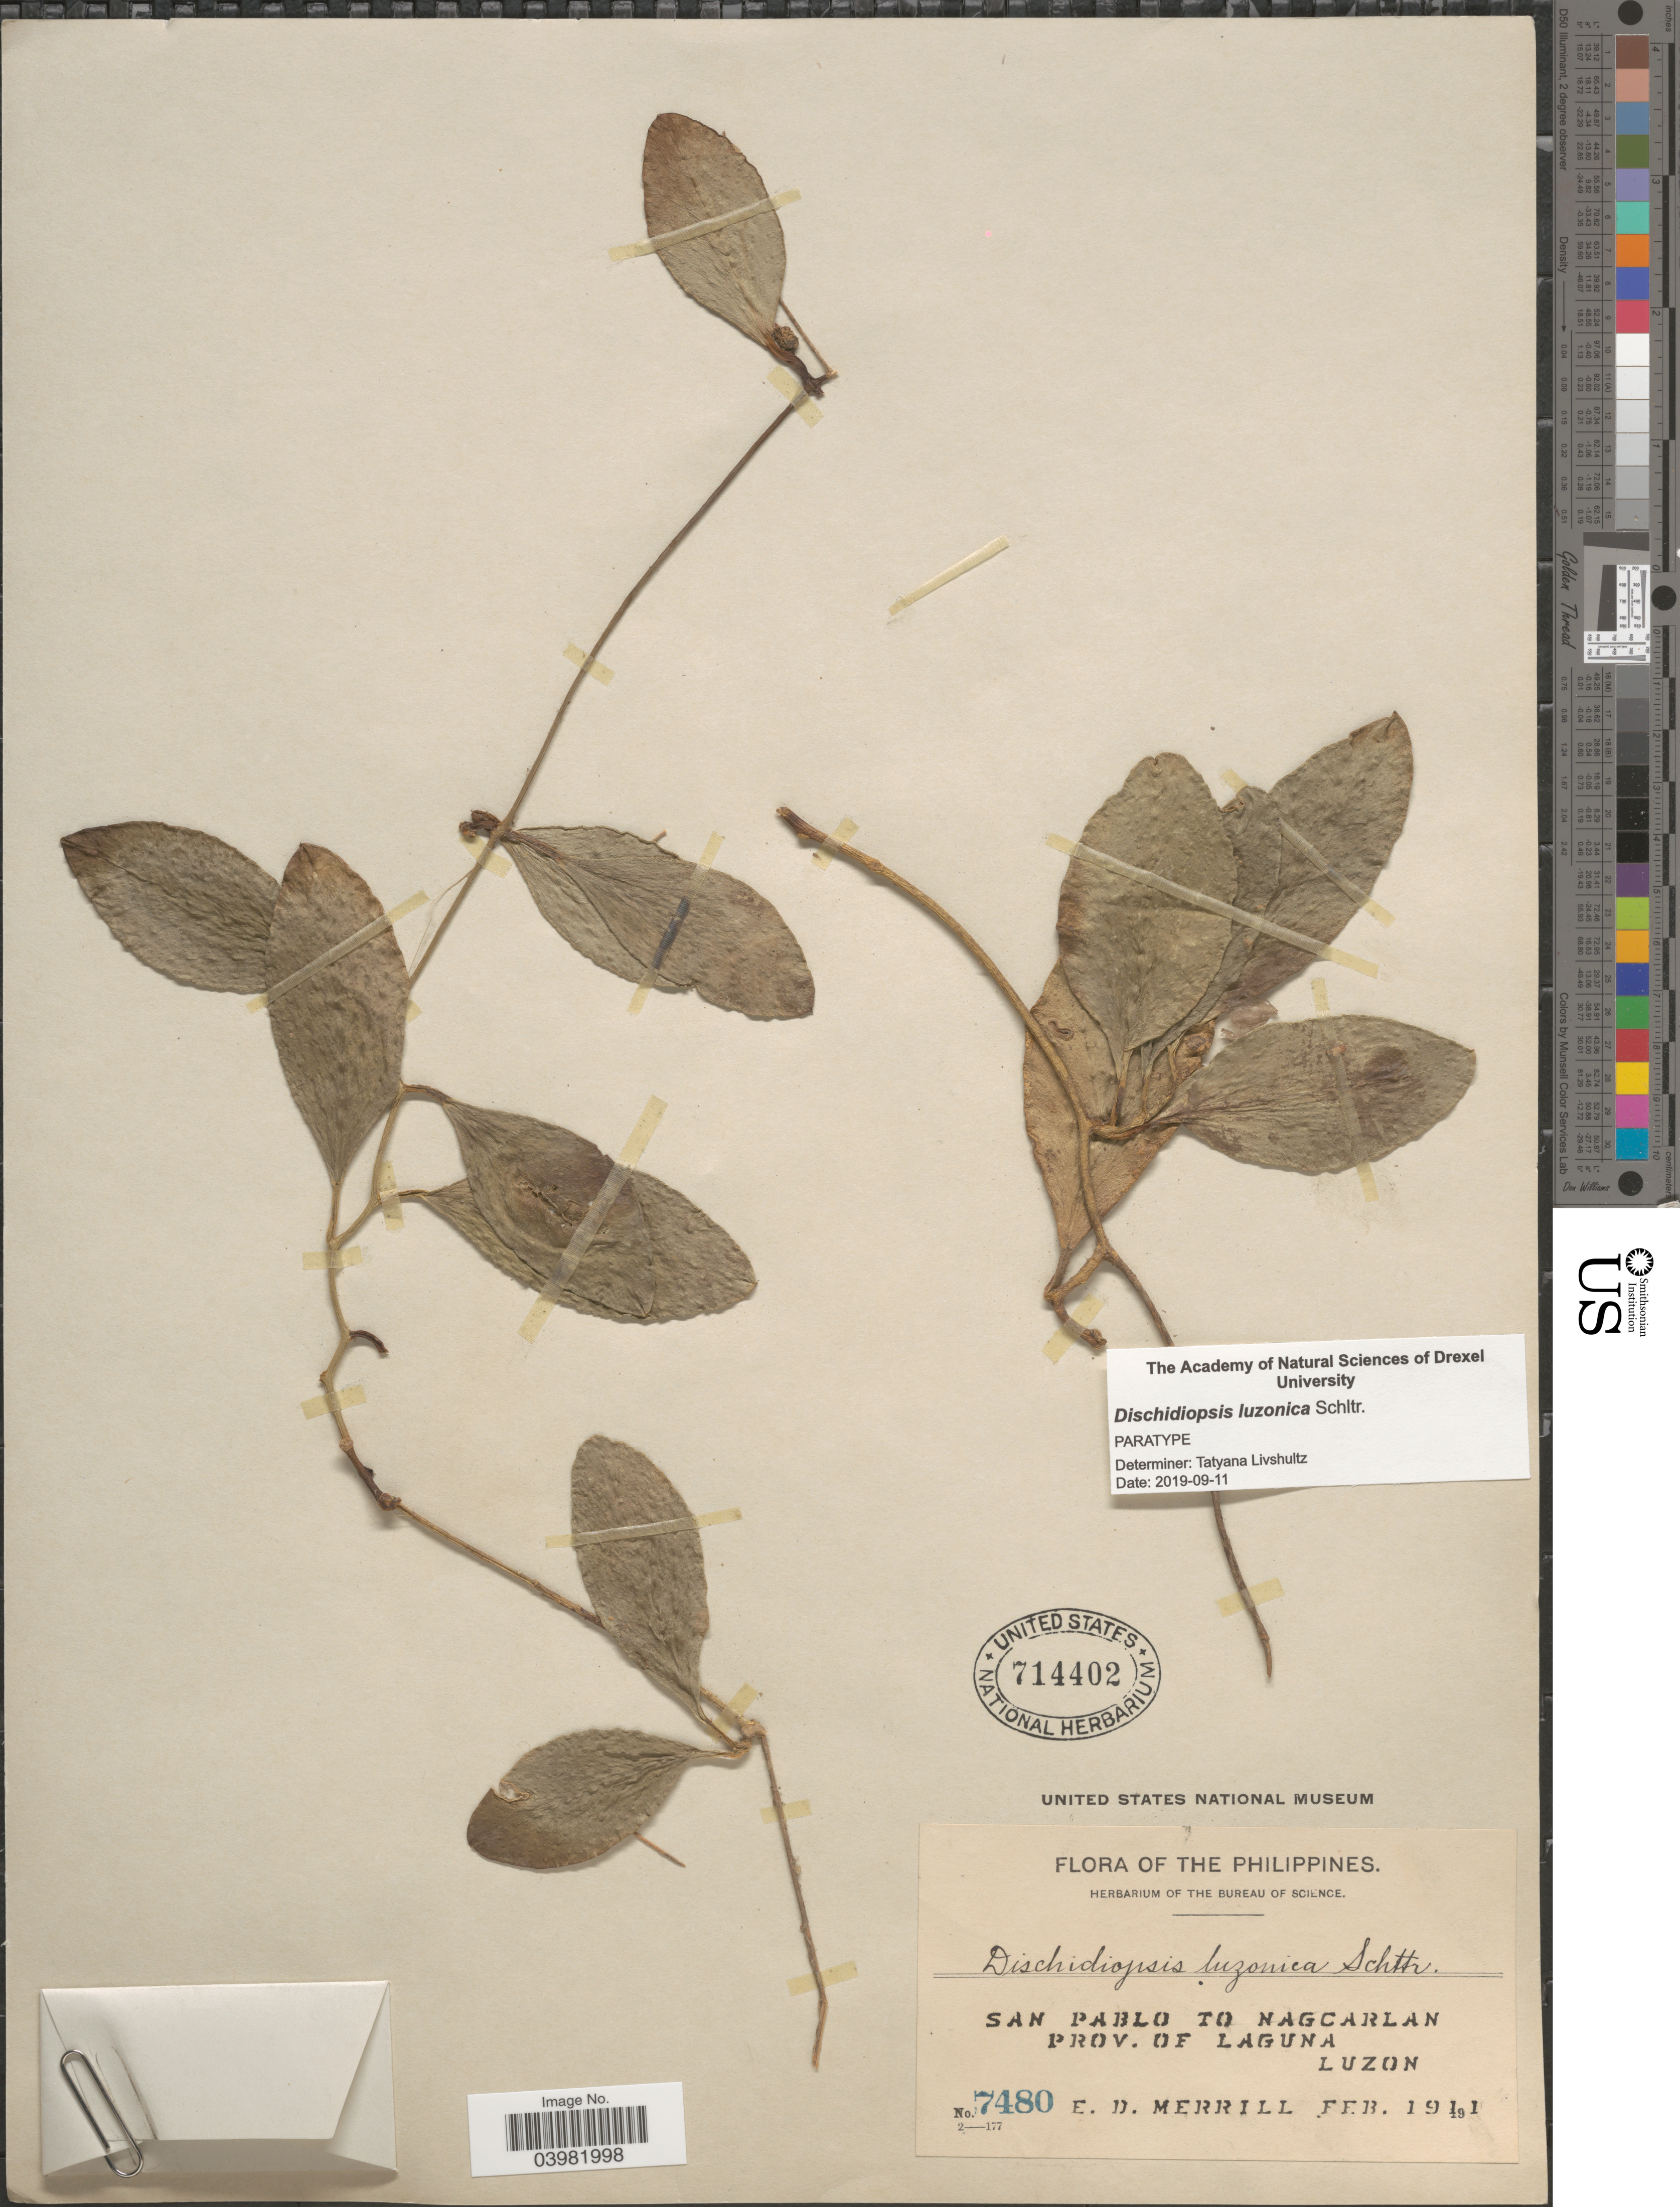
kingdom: Plantae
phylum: Tracheophyta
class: Magnoliopsida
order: Gentianales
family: Apocynaceae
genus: Dischidiopsis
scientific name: Dischidiopsis luzonica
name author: Schltr.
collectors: E. D. Merrill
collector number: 7480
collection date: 1911-02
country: Philippines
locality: San Pablo to Nagcarlan. Prov. of Laguna, Luzon.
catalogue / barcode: US 714402